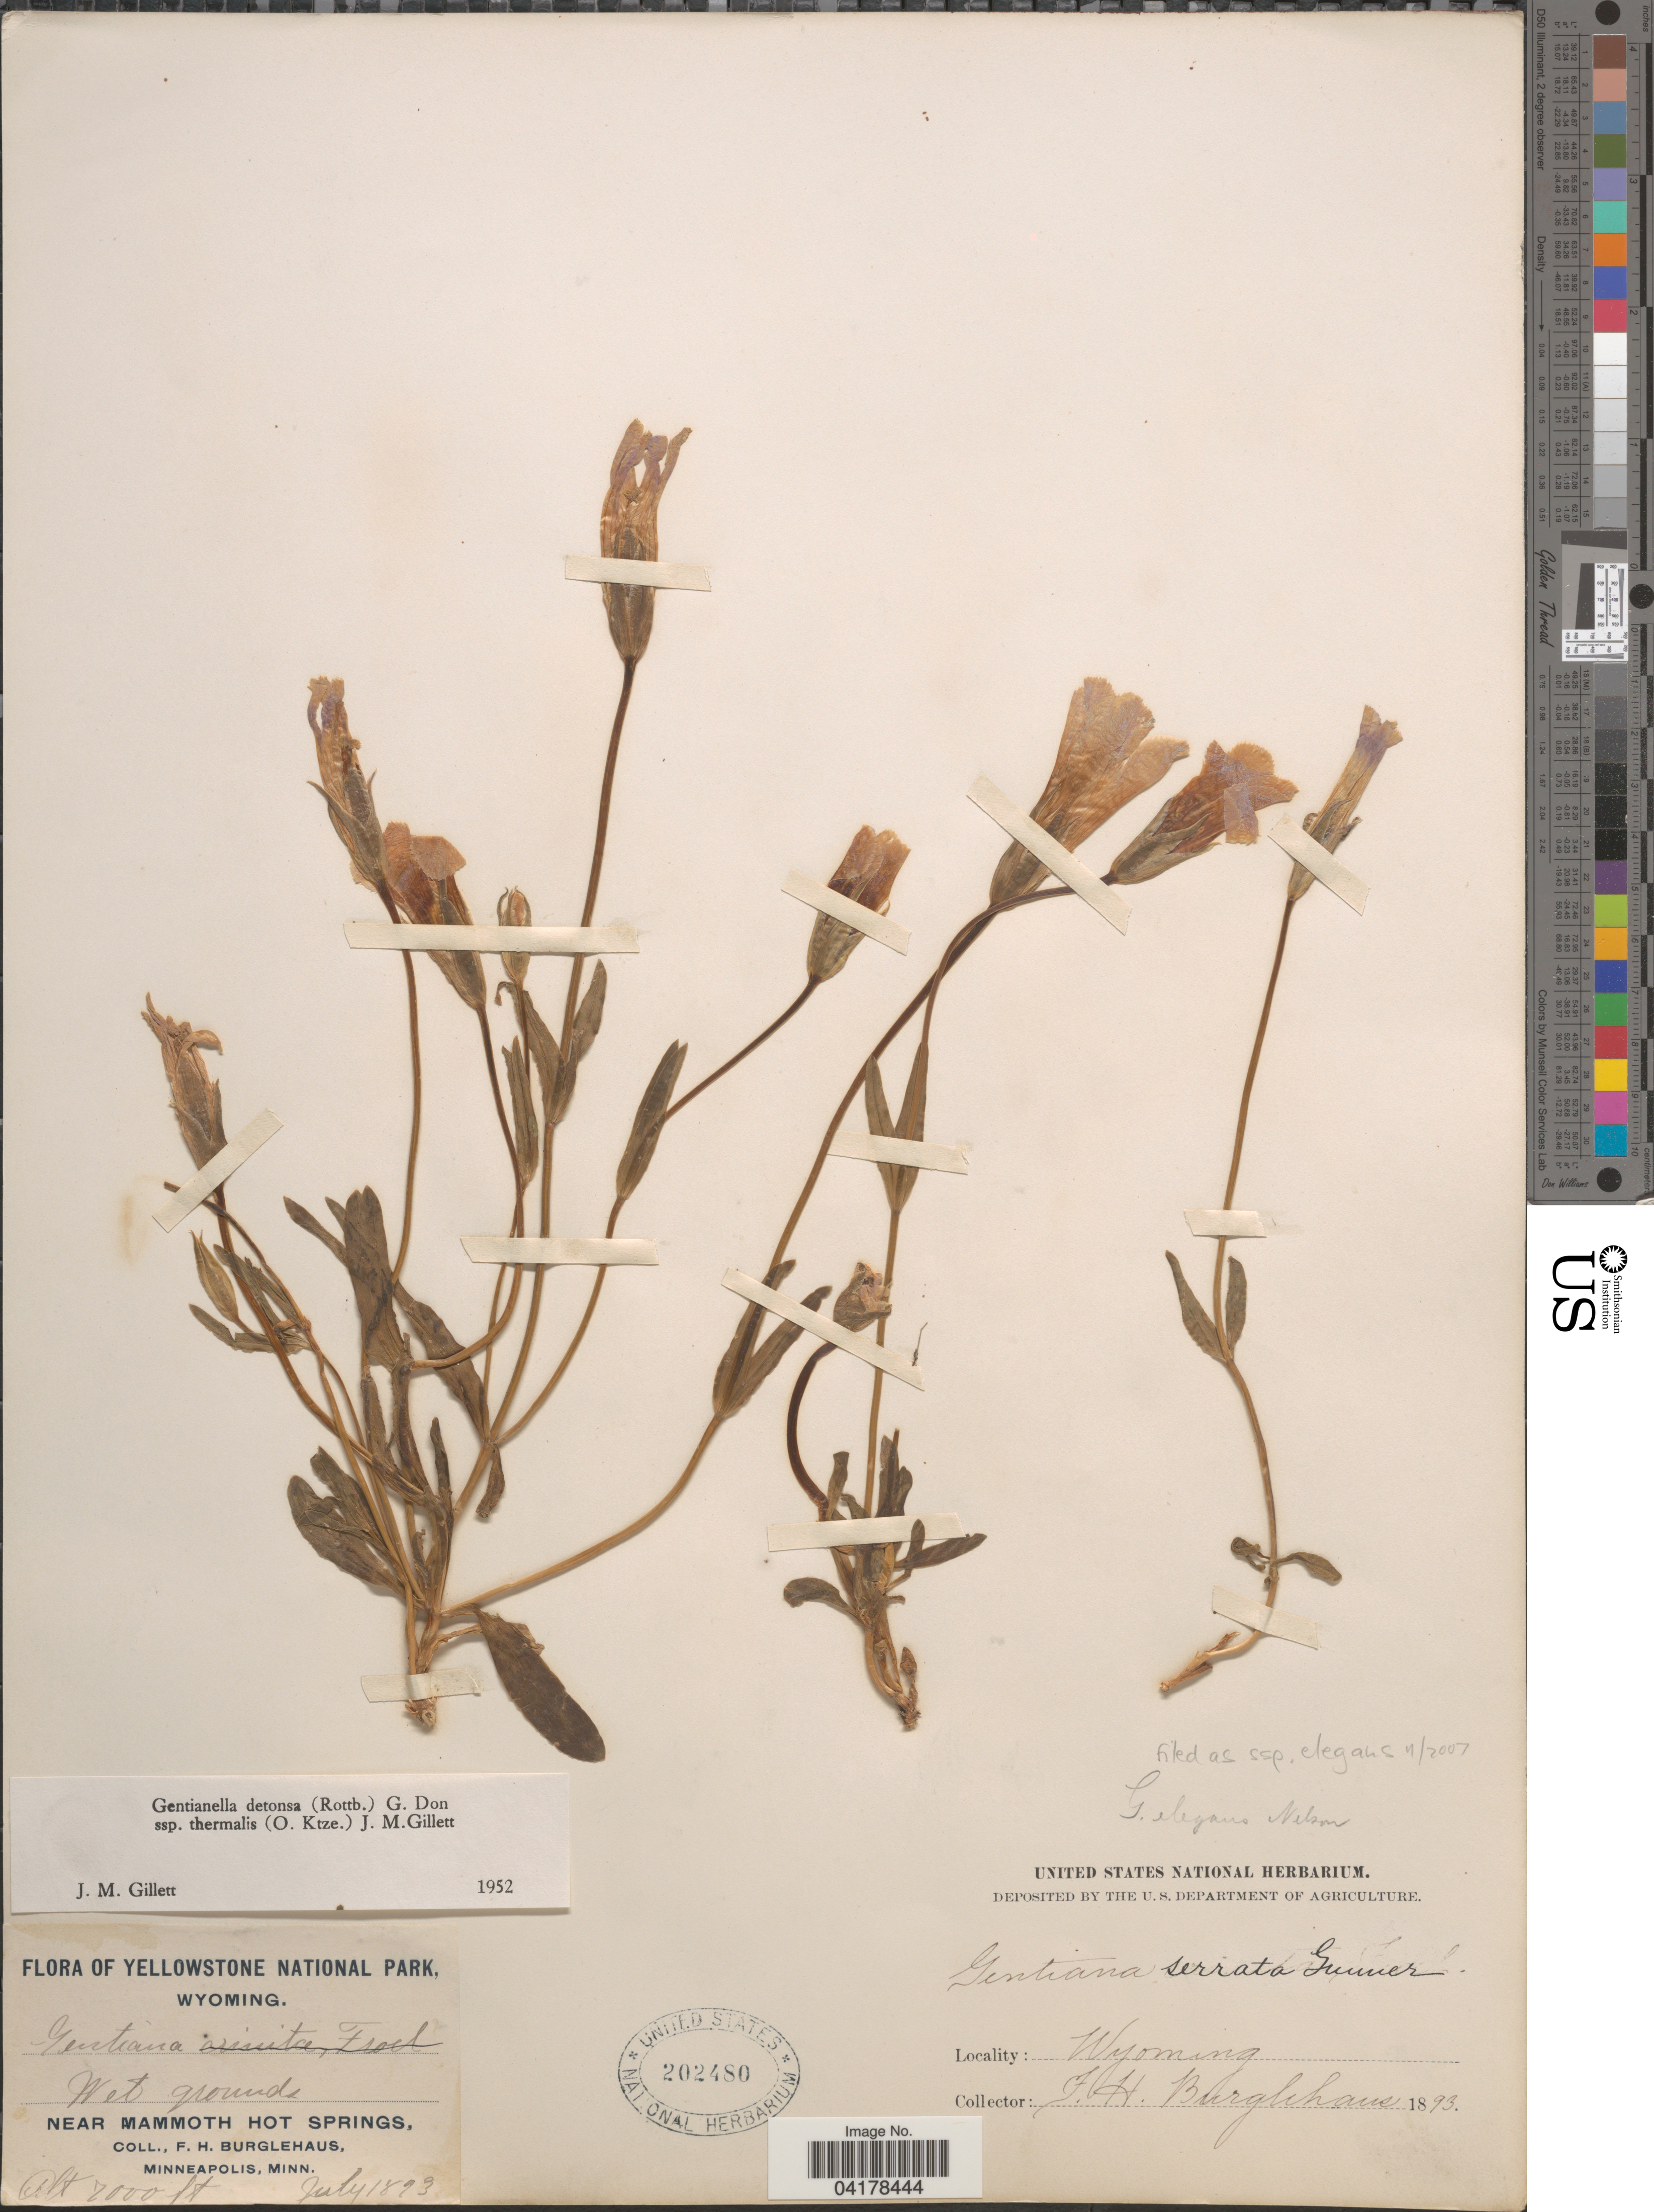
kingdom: Plantae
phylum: Tracheophyta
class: Magnoliopsida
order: Gentianales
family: Gentianaceae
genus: Gentianella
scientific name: Gentianella detonsa subsp. thermalis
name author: (Kuntze) J.M. Gillett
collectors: F. Burglehaus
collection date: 1893-07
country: United States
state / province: Wyoming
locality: Yellowstone National Park. Near Mammoth Hot Springs.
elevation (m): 2134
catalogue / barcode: US 202480